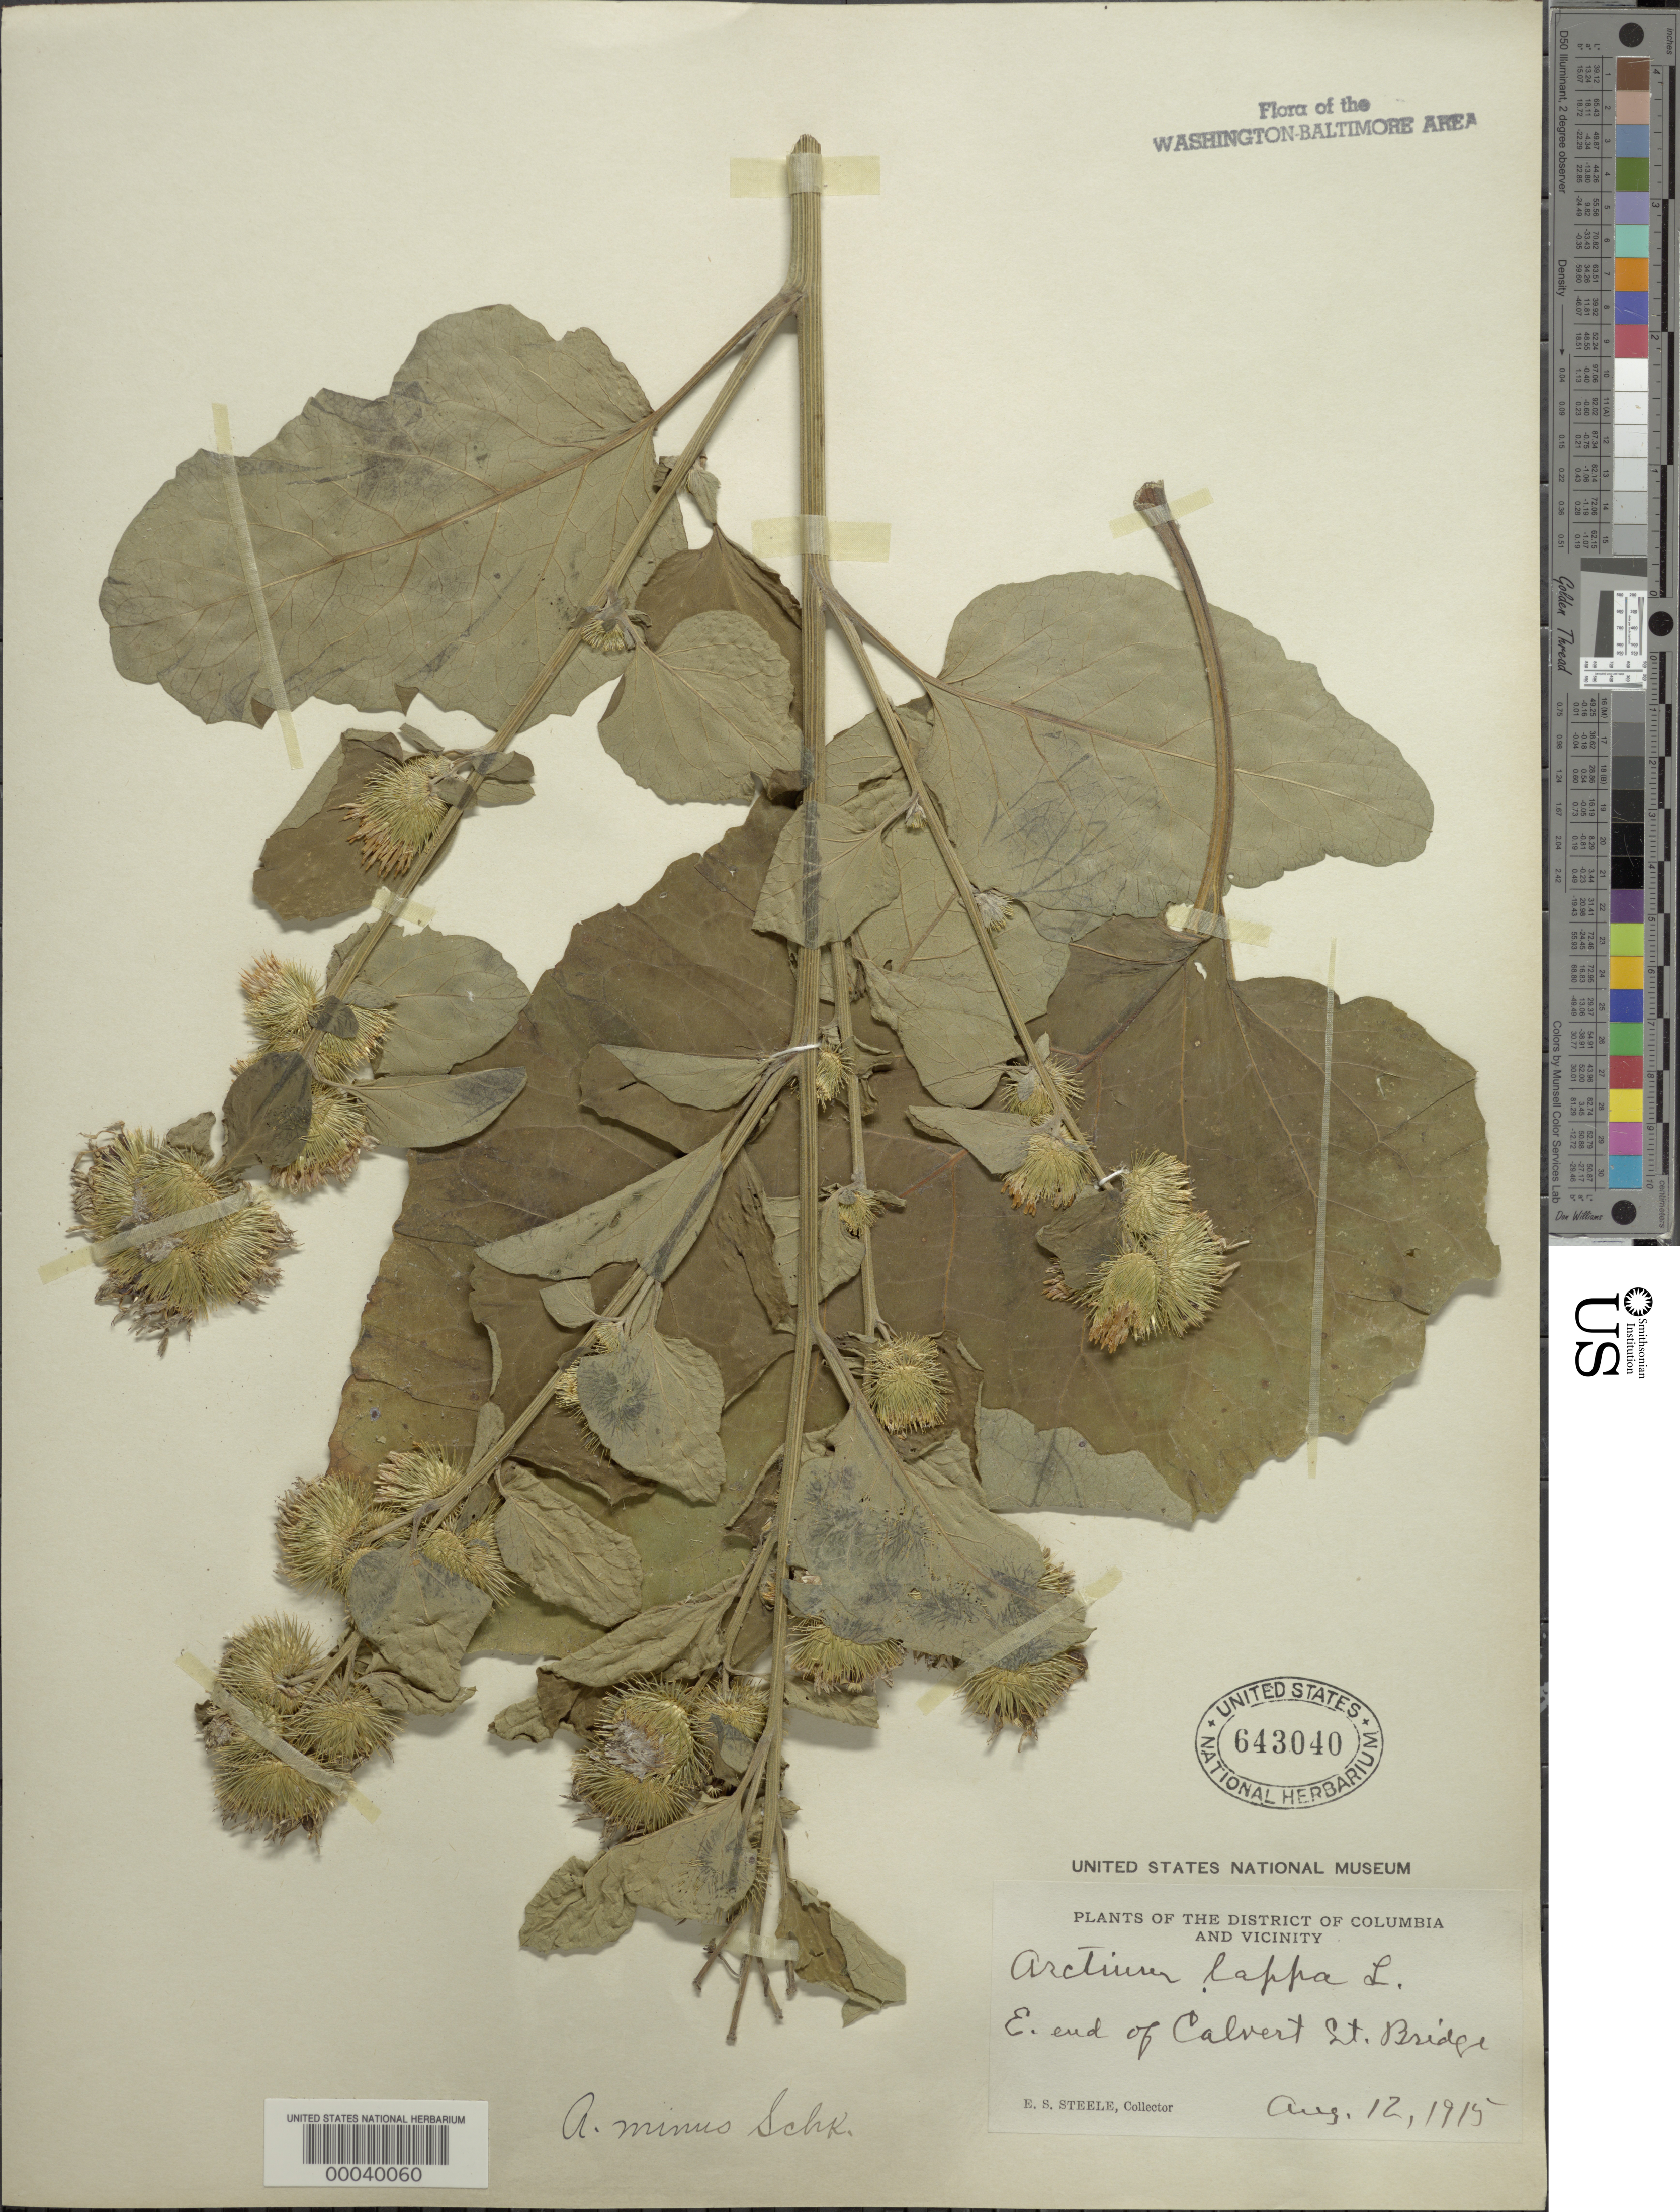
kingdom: Plantae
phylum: Tracheophyta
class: Magnoliopsida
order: Asterales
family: Asteraceae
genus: Arctium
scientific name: Arctium minus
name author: (Hill) Bernh.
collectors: E. Steele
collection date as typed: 12 Aug 1915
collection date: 1915-08-12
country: United States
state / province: District of Columbia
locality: east end of Calvert St. Bridge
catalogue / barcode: US 643040